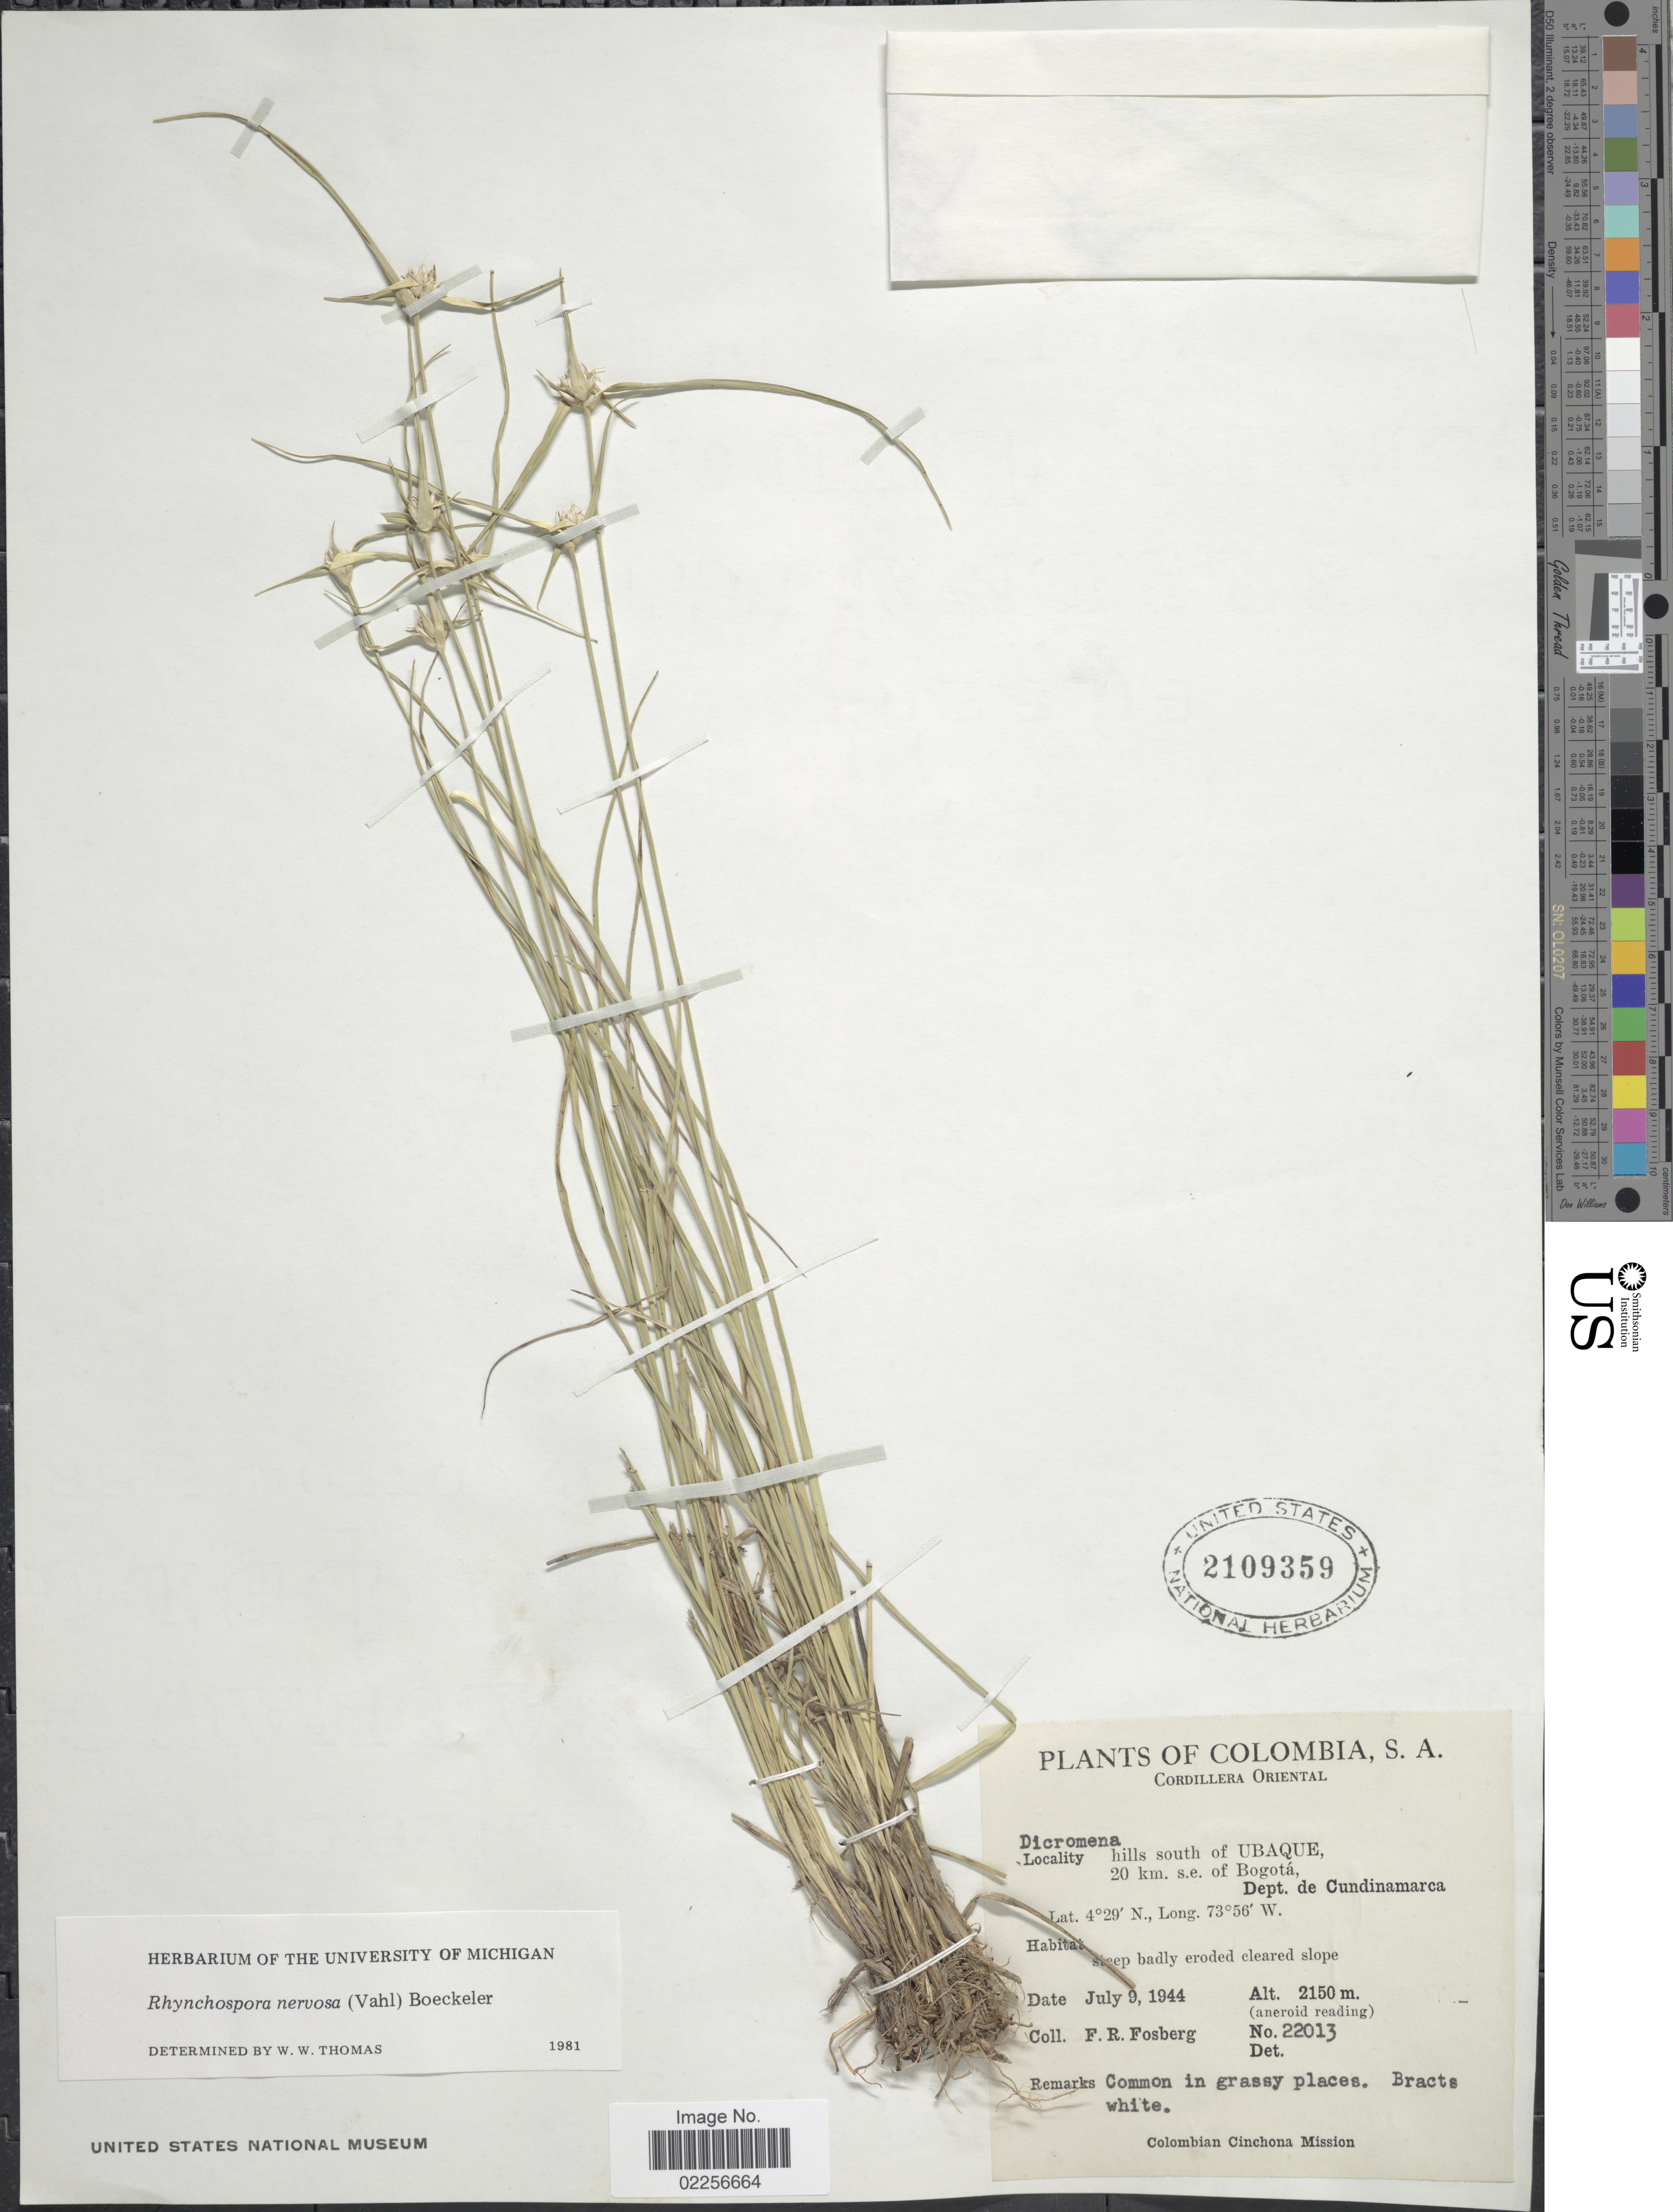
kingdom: Plantae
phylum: Tracheophyta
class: Liliopsida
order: Poales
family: Cyperaceae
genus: Rhynchospora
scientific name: Rhynchospora nervosa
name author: (Vahl) Boeckeler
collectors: F. R. Fosberg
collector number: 22013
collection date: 1944-07-09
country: Colombia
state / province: Cundinamarca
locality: Cordillera Oriental, hills south of Ubaque, 20 km s.e. of Bogotá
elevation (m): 2150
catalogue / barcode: US 2109359